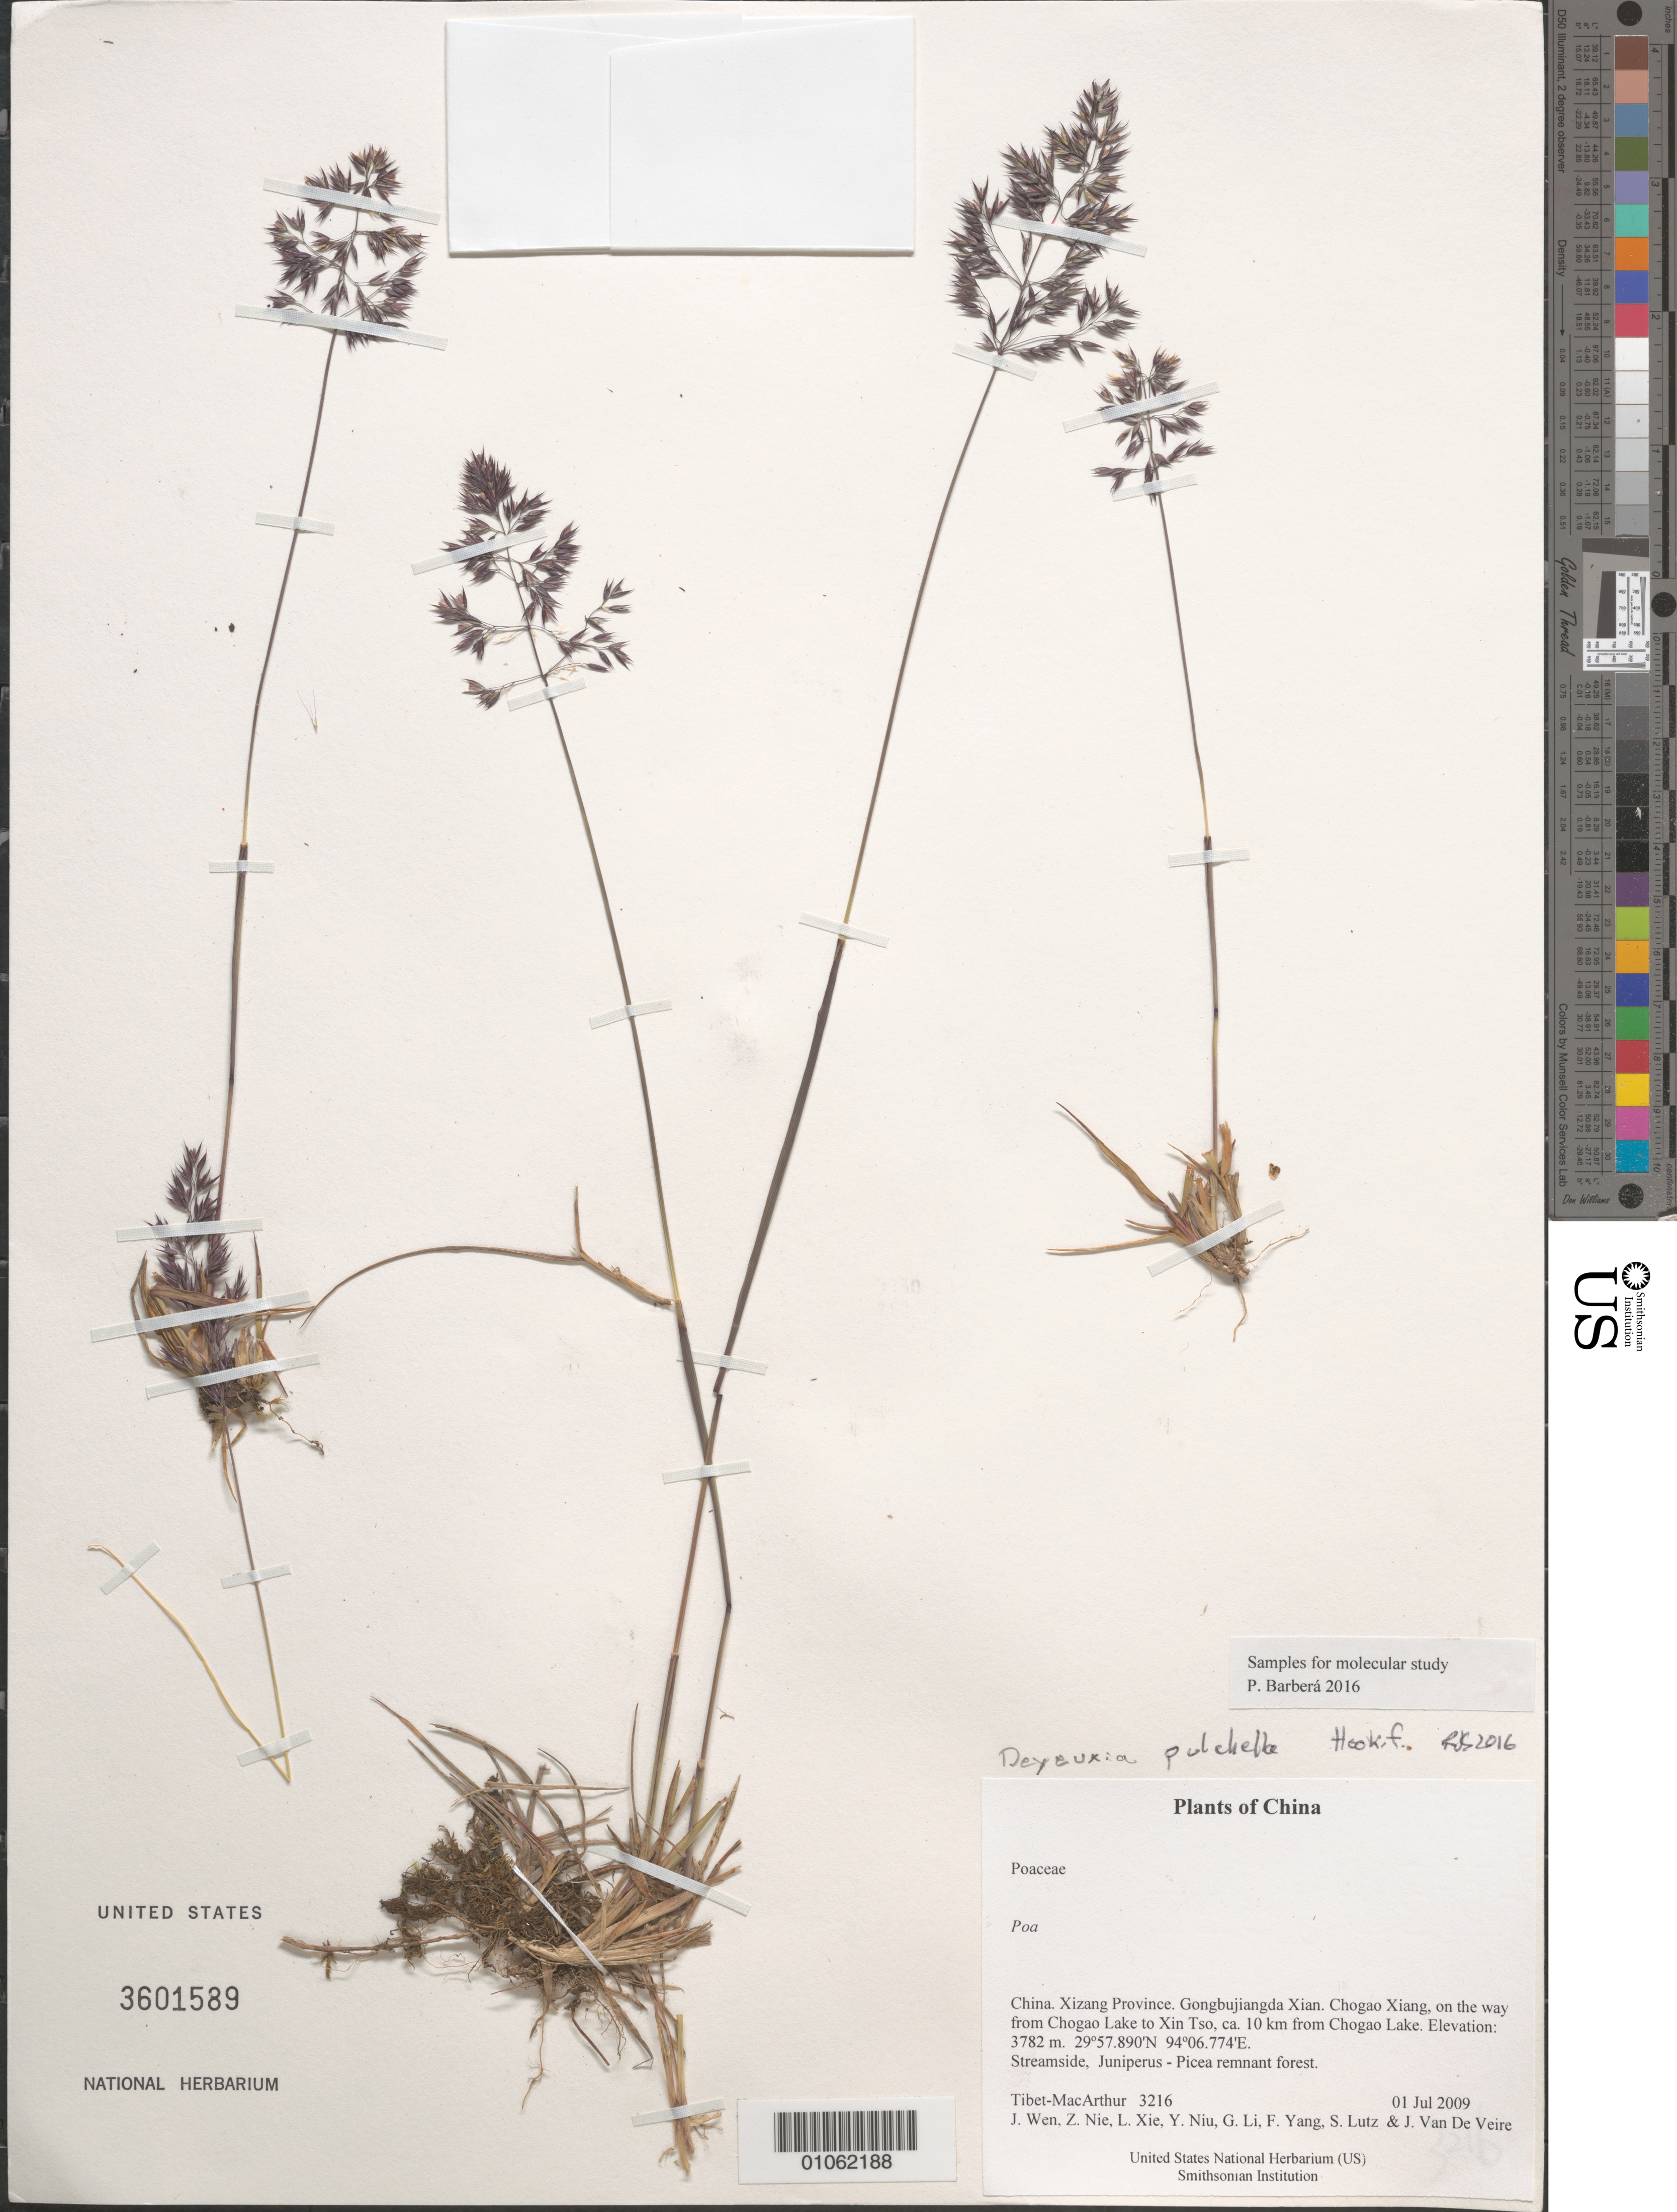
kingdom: Plantae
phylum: Tracheophyta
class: Liliopsida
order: Poales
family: Poaceae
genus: Deyeuxia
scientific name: Deyeuxia pulchella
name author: Hook. f.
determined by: Soreng, Robert J., Research Associate (BOT), Smithsonian Institution - National Museum of Natural History (UNITED STATES)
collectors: Tibet-MacArthur, J. Wen, Z. Nie, L. Xie, Y. Niu, G. Li, F. Yang, S. Lutz & J. Van De Veire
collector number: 3216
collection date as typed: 01 Jul 2009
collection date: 2009-07-01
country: China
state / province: Xizang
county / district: Gongbujiangda Xian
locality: Chogao Xiang, on the way from Chogao Lake to Xin Tso, ca. 10 km from Chogao Lake.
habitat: Streamside, Juniperus - Picea remnant forest.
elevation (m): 3782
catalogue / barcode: US 3601589